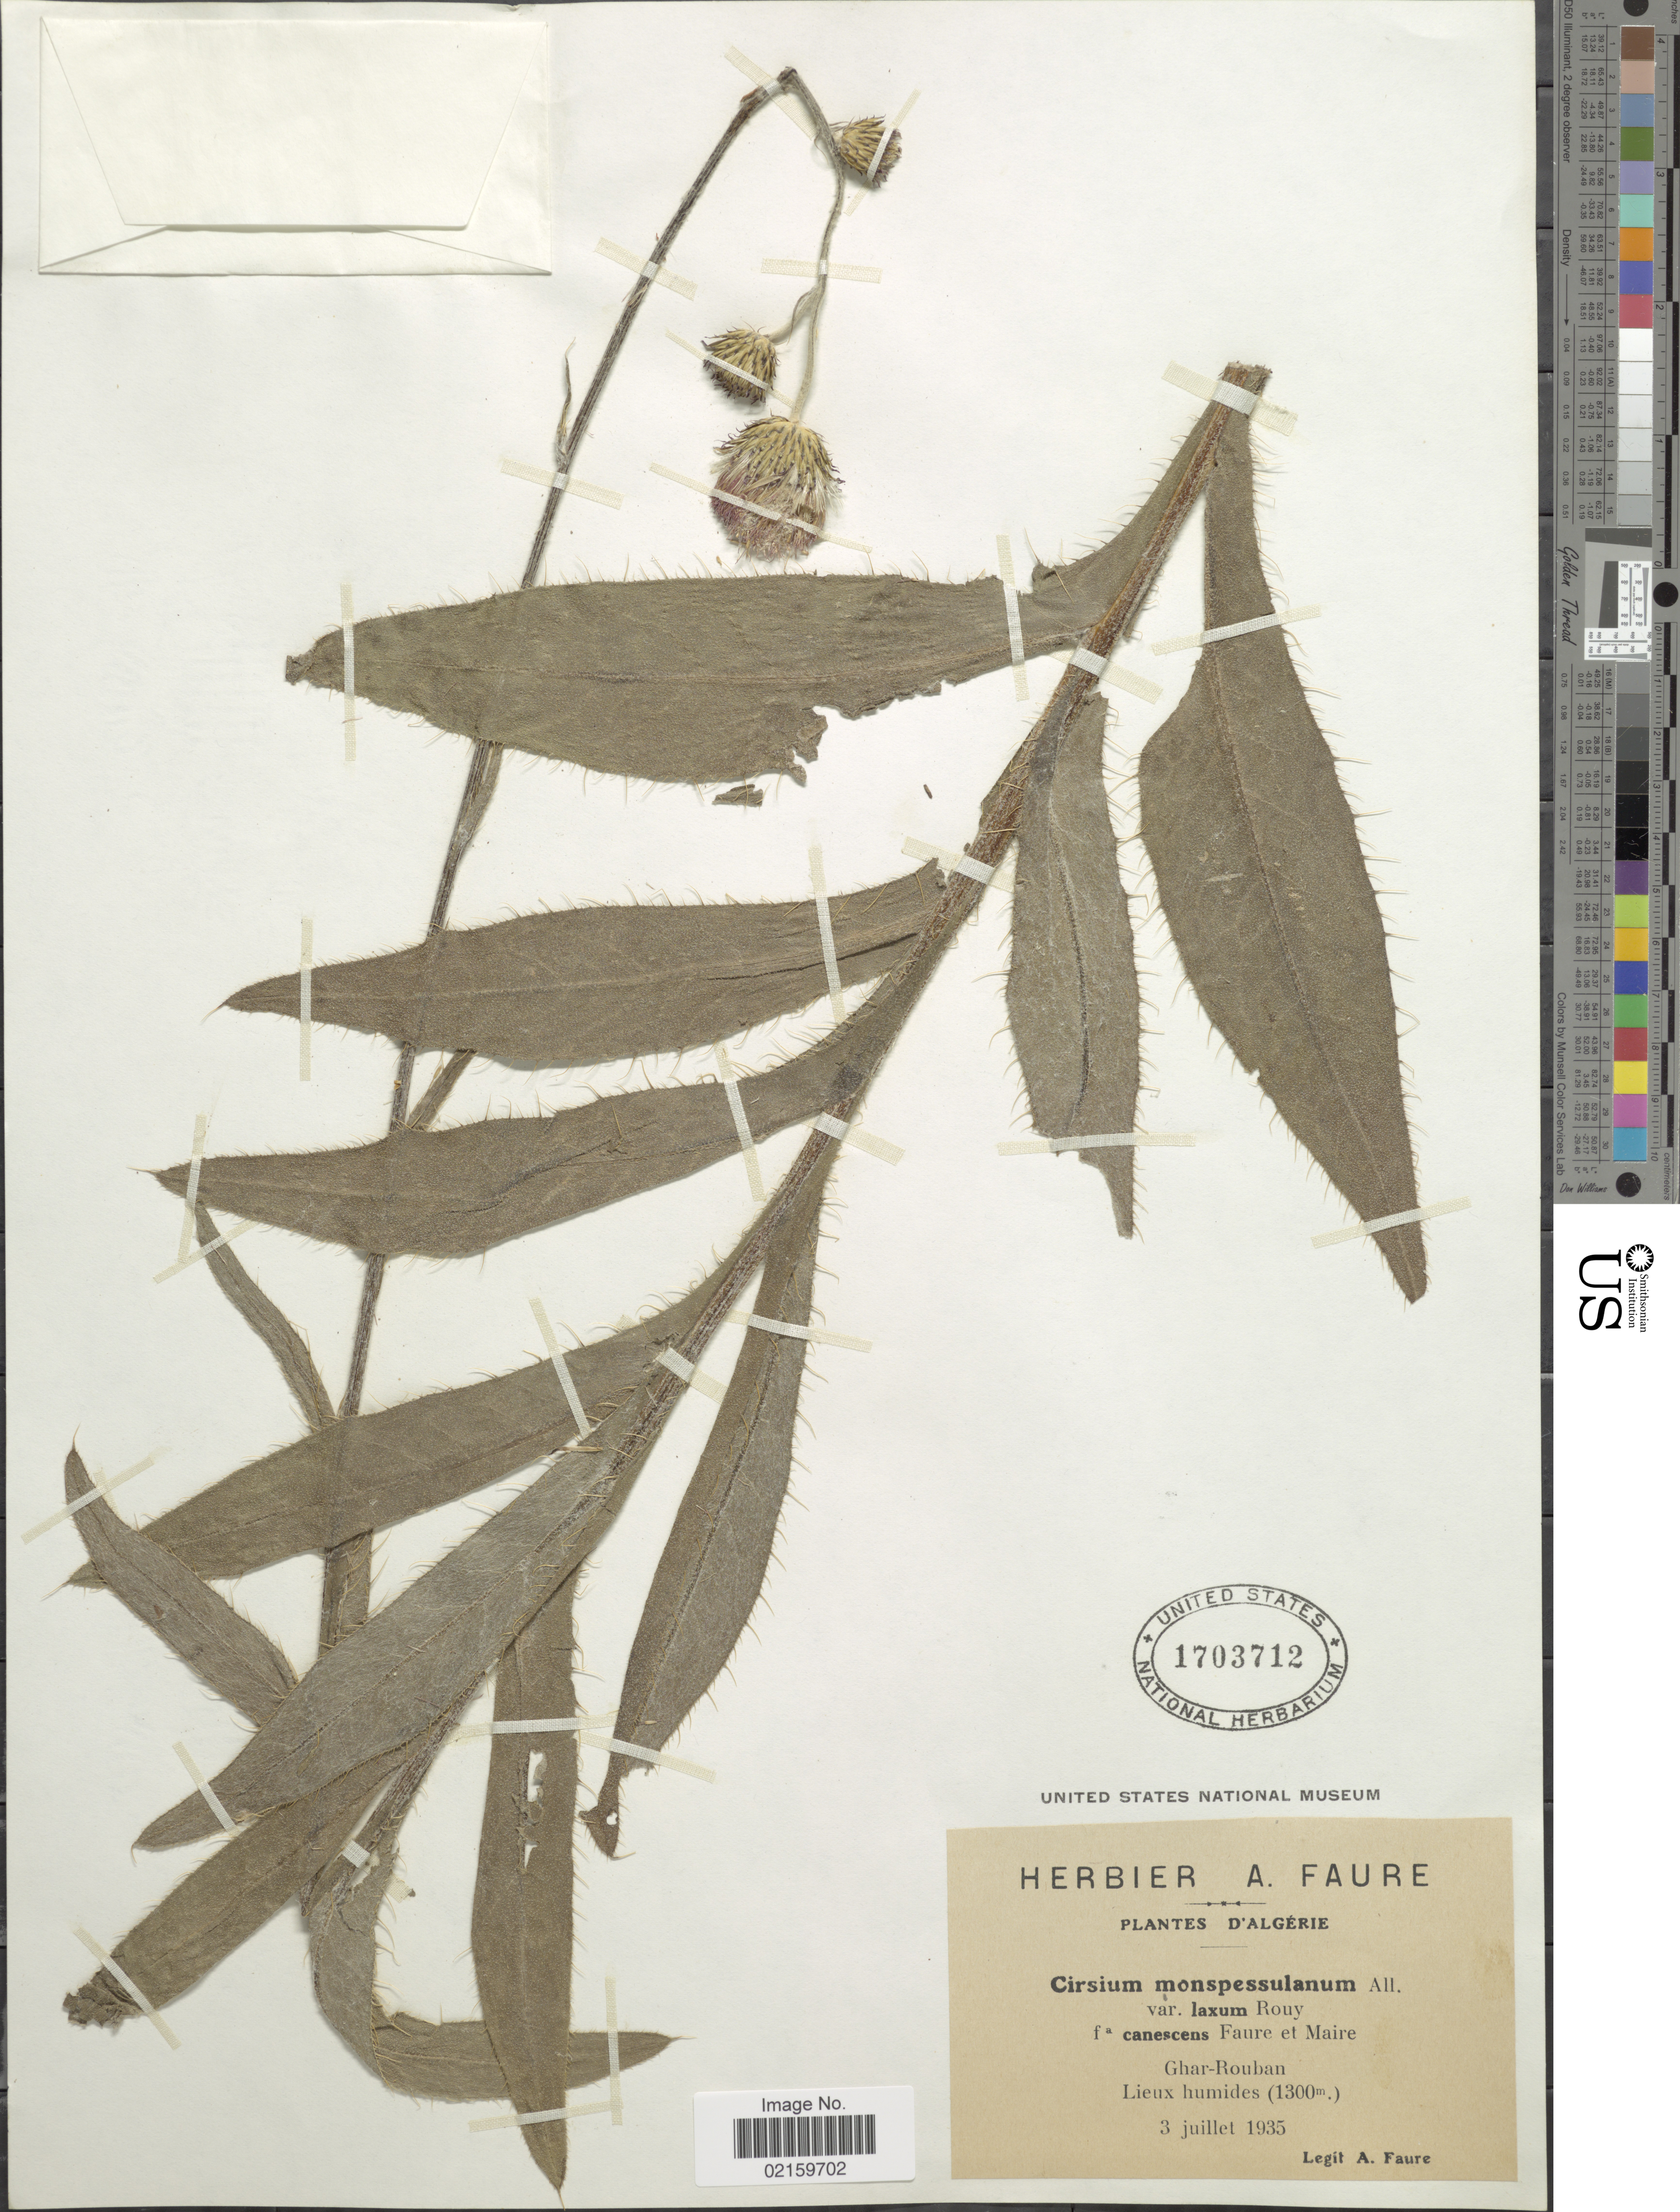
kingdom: Plantae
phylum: Tracheophyta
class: Magnoliopsida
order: Asterales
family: Asteraceae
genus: Cirsium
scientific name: Cirsium monspessulanum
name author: (L.) Hill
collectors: A. Faure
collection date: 1935-07-03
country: Algeria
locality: D'Algerie. Ghar-Rouban Lieux humides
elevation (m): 1300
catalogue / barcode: US 1703712